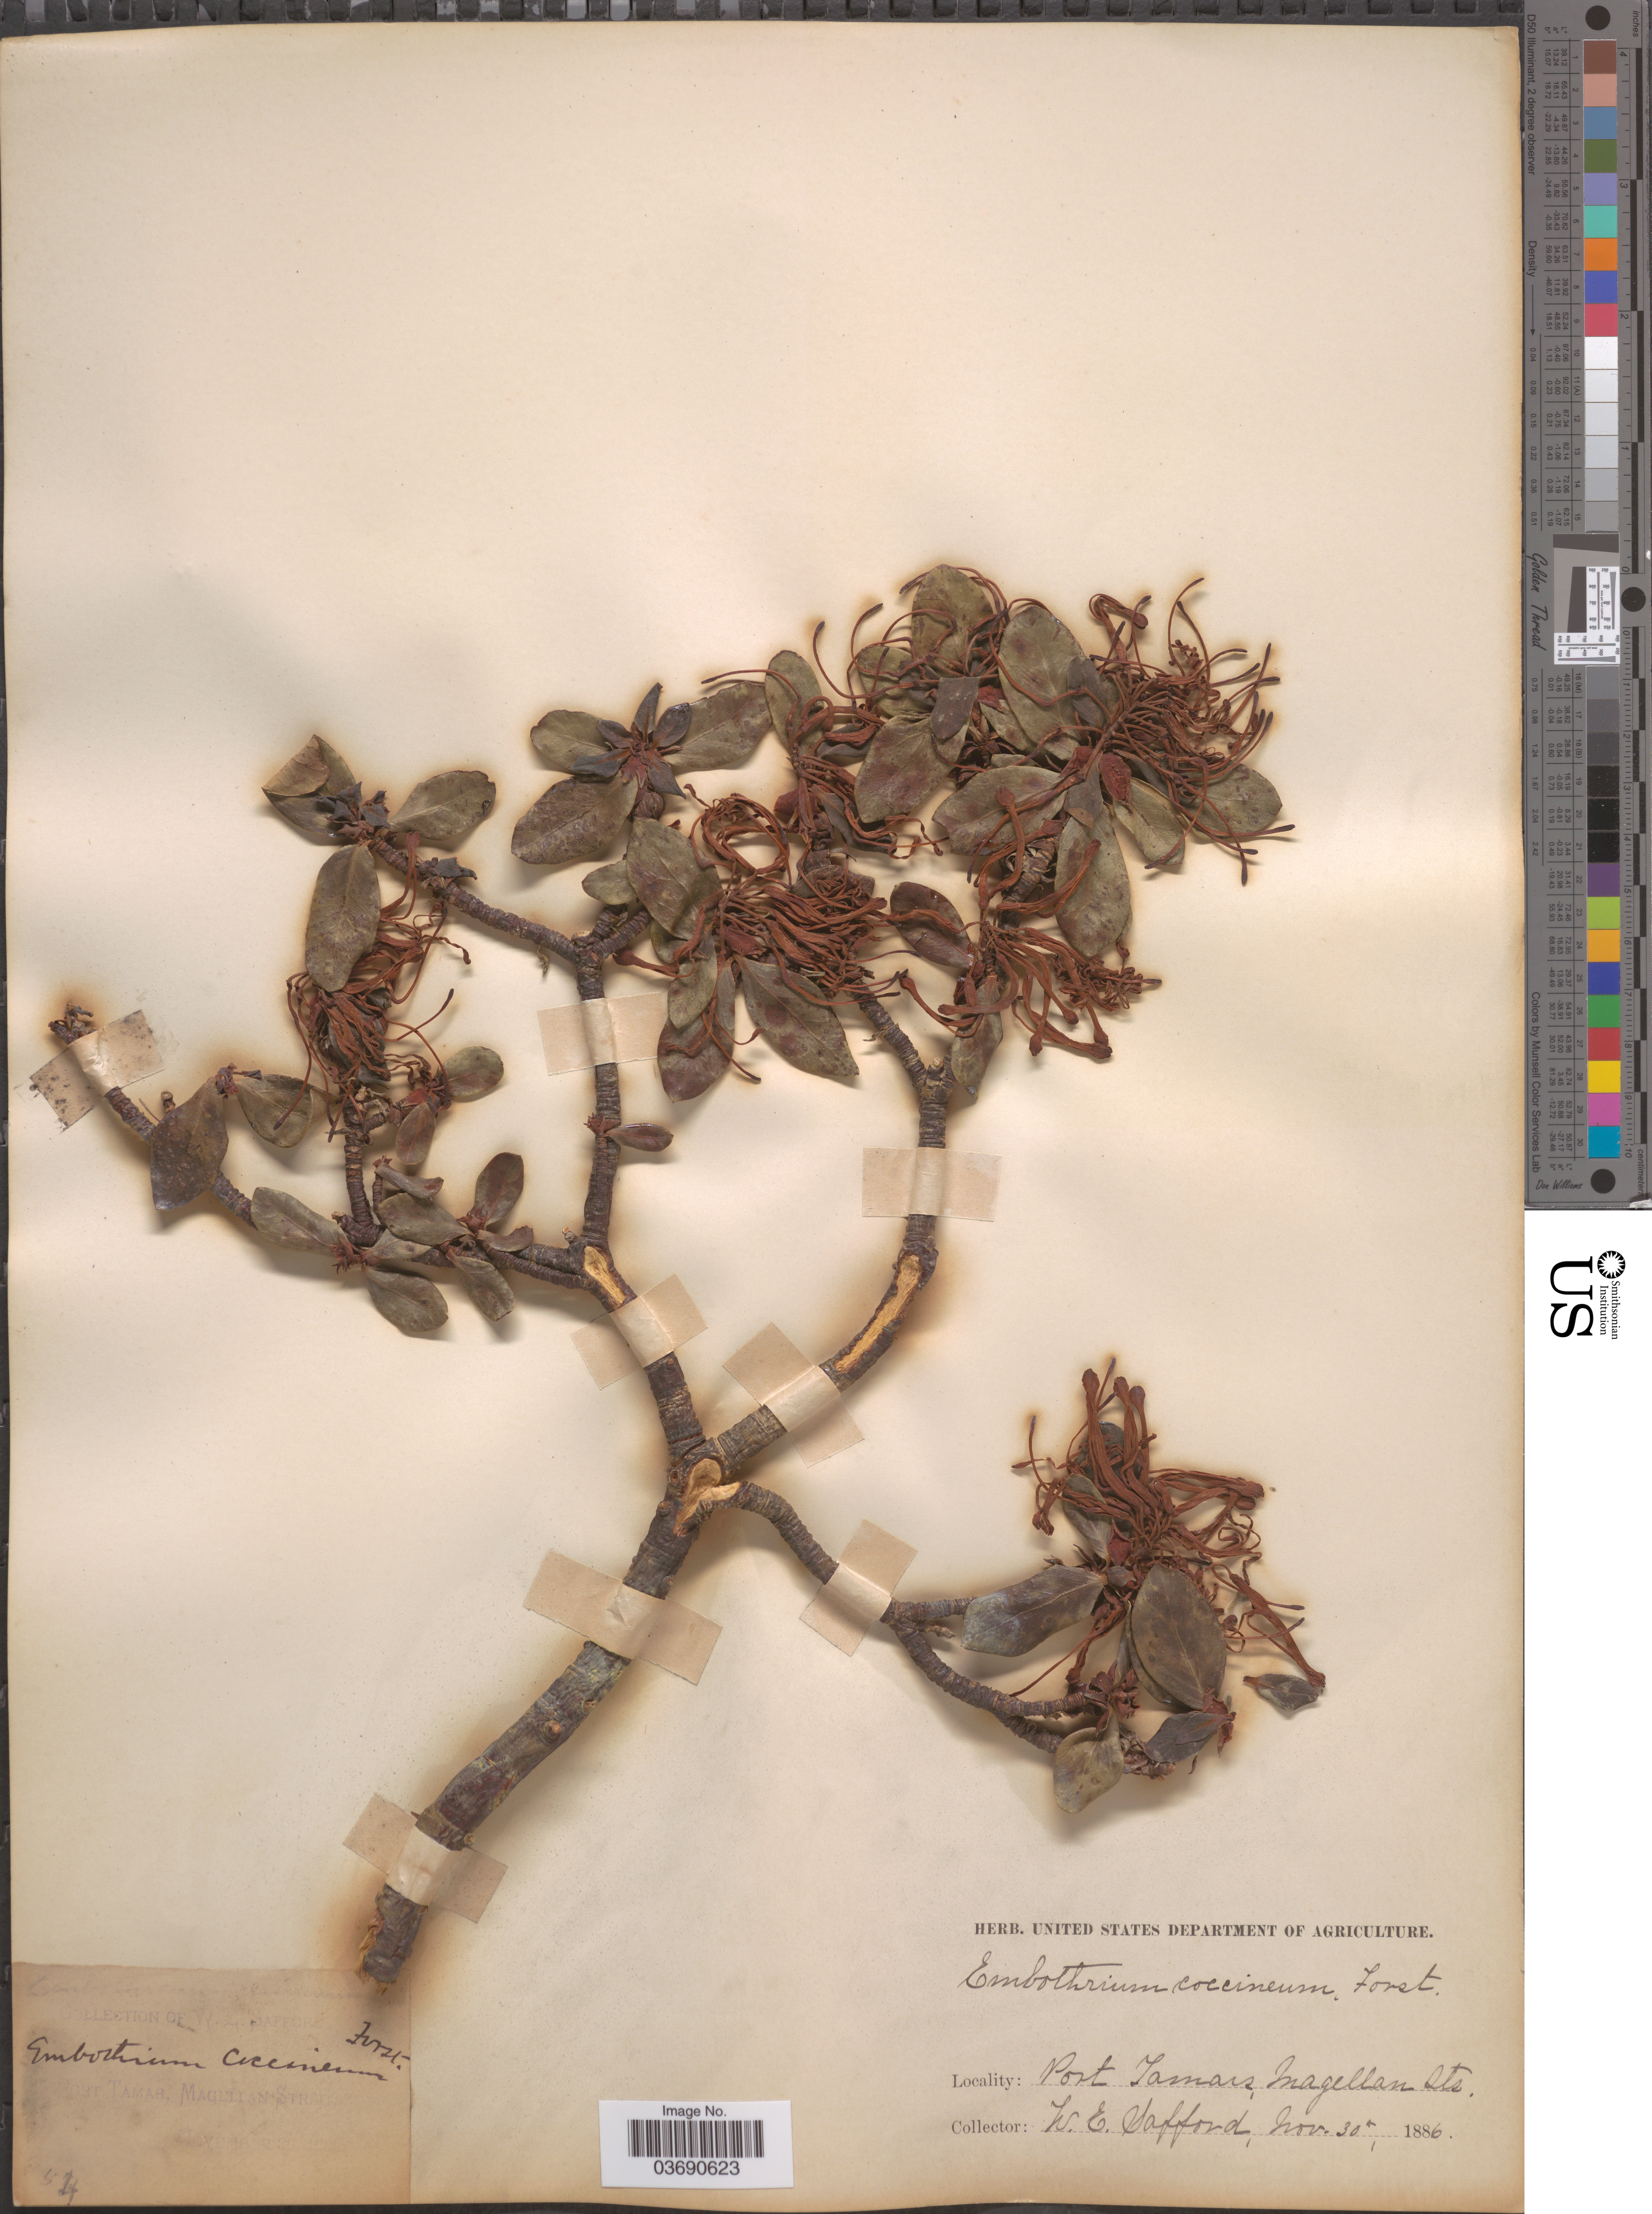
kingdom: Plantae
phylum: Tracheophyta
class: Magnoliopsida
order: Proteales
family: Proteaceae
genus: Embothrium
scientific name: Embothrium coccineum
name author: J.R. Forst. & G. Forst.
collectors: W. E. Safford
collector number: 4*?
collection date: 1886-11-30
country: Chile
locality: Port Tamars, Magellan Sts.